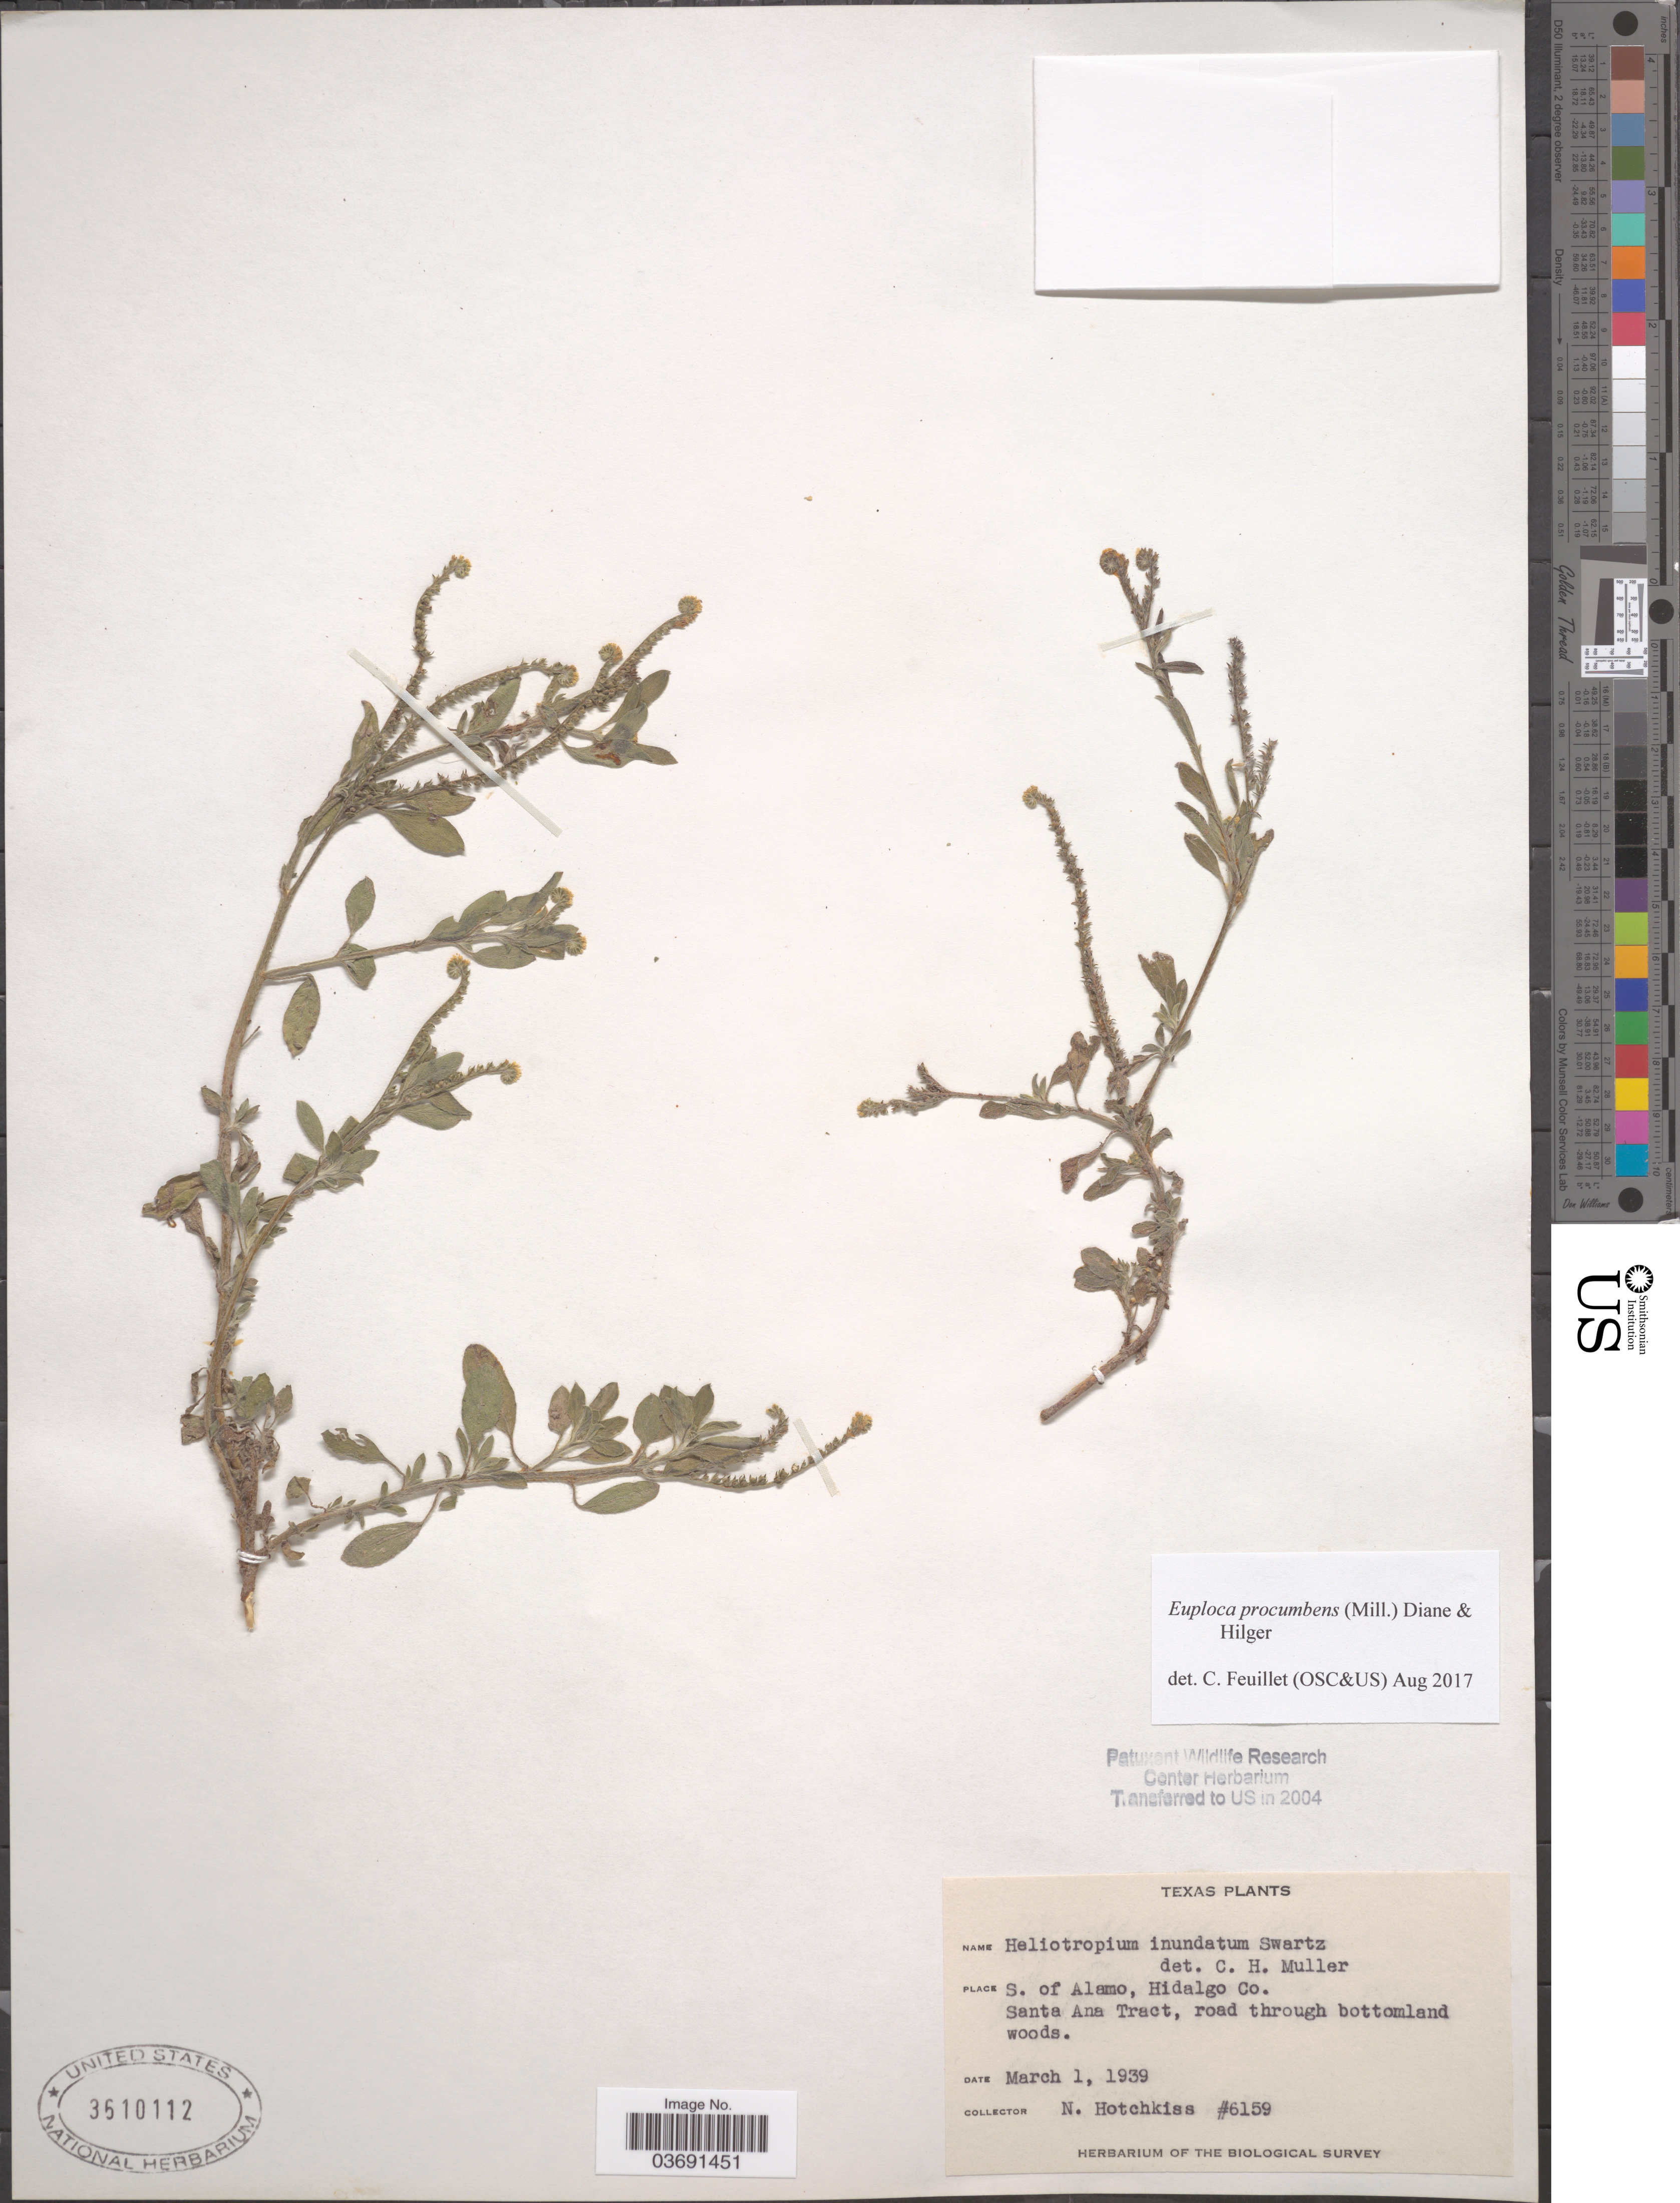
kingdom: Plantae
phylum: Tracheophyta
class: Magnoliopsida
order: Boraginales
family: Heliotropiaceae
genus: Euploca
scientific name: Euploca procumbens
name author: (Mill.) Diane & Hilger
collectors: N. Hotchkiss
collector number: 6159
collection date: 1939-03-01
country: United States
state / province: Texas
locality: S. of Alamo, Hidalgo Co. Santa Ana Tract, road through bottomland woods.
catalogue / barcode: US 3610112